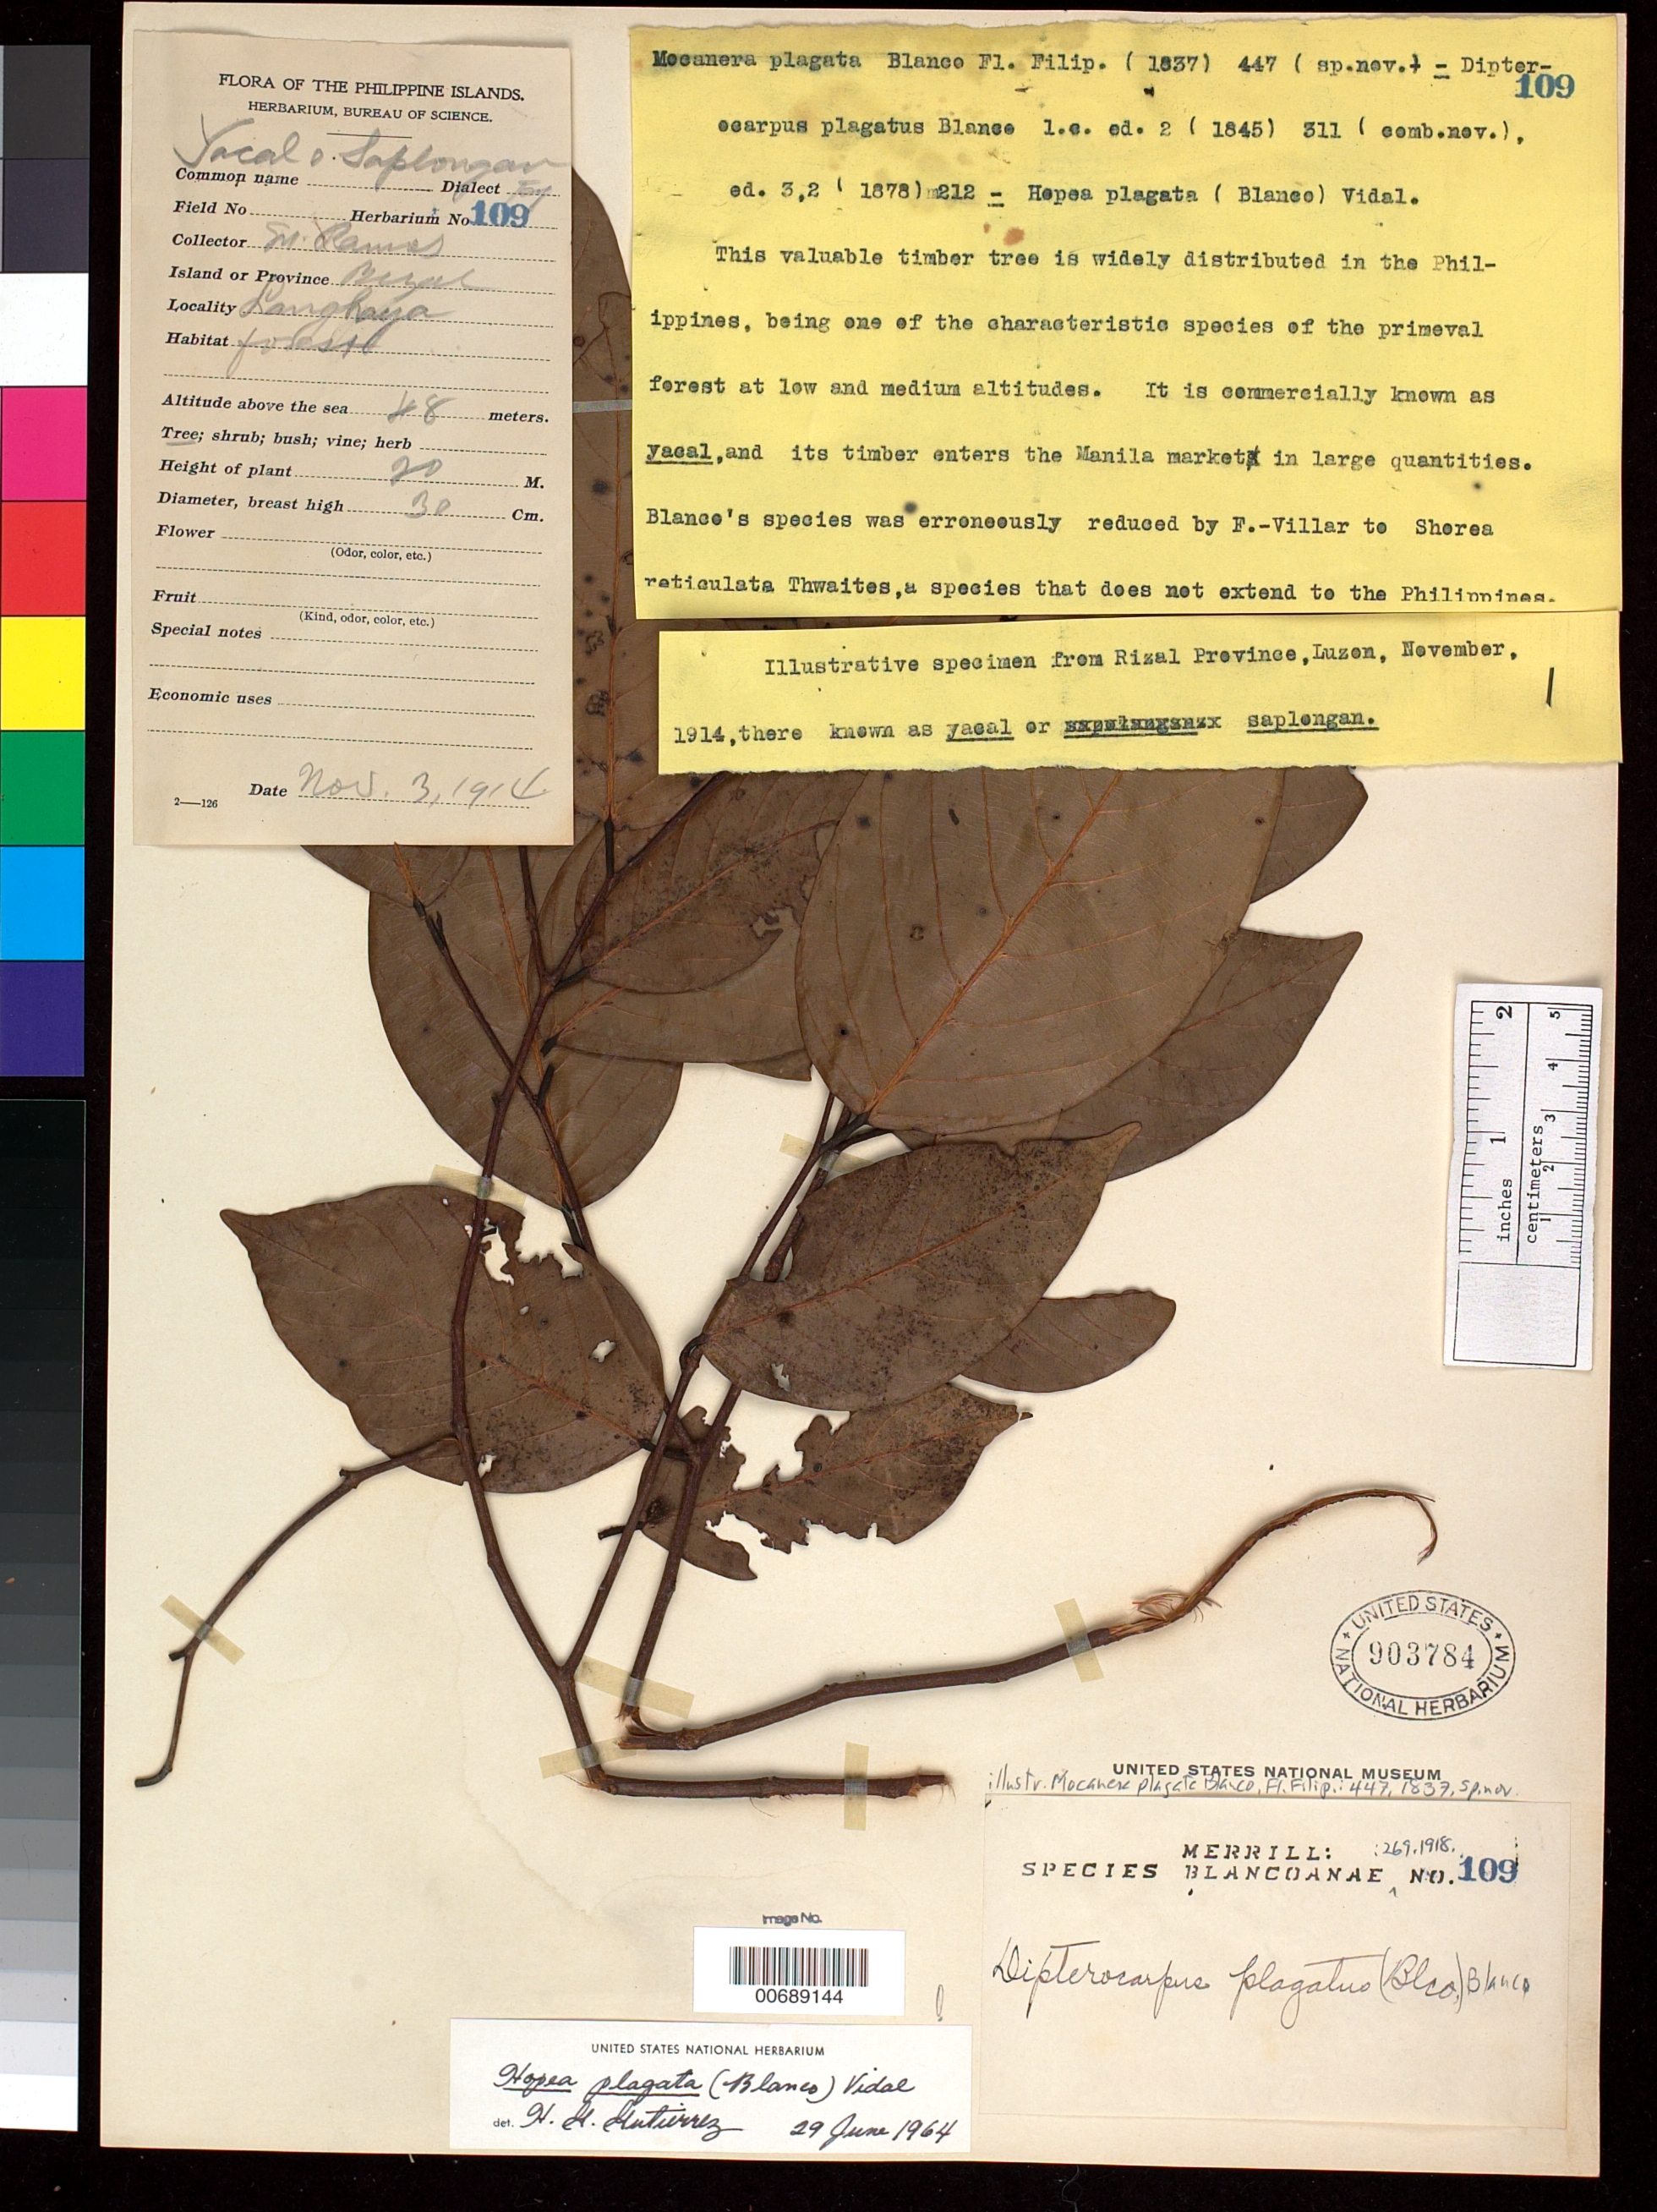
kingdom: Plantae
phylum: Tracheophyta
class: Magnoliopsida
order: Malvales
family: Dipterocarpaceae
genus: Hopea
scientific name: Hopea plagata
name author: (Blanco) Vidal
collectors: M. Ramos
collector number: Sp. Blancoan. 0109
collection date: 1914-11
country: Philippines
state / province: Calabarzon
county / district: Rizal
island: Luzon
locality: Langhaya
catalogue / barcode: US 903784